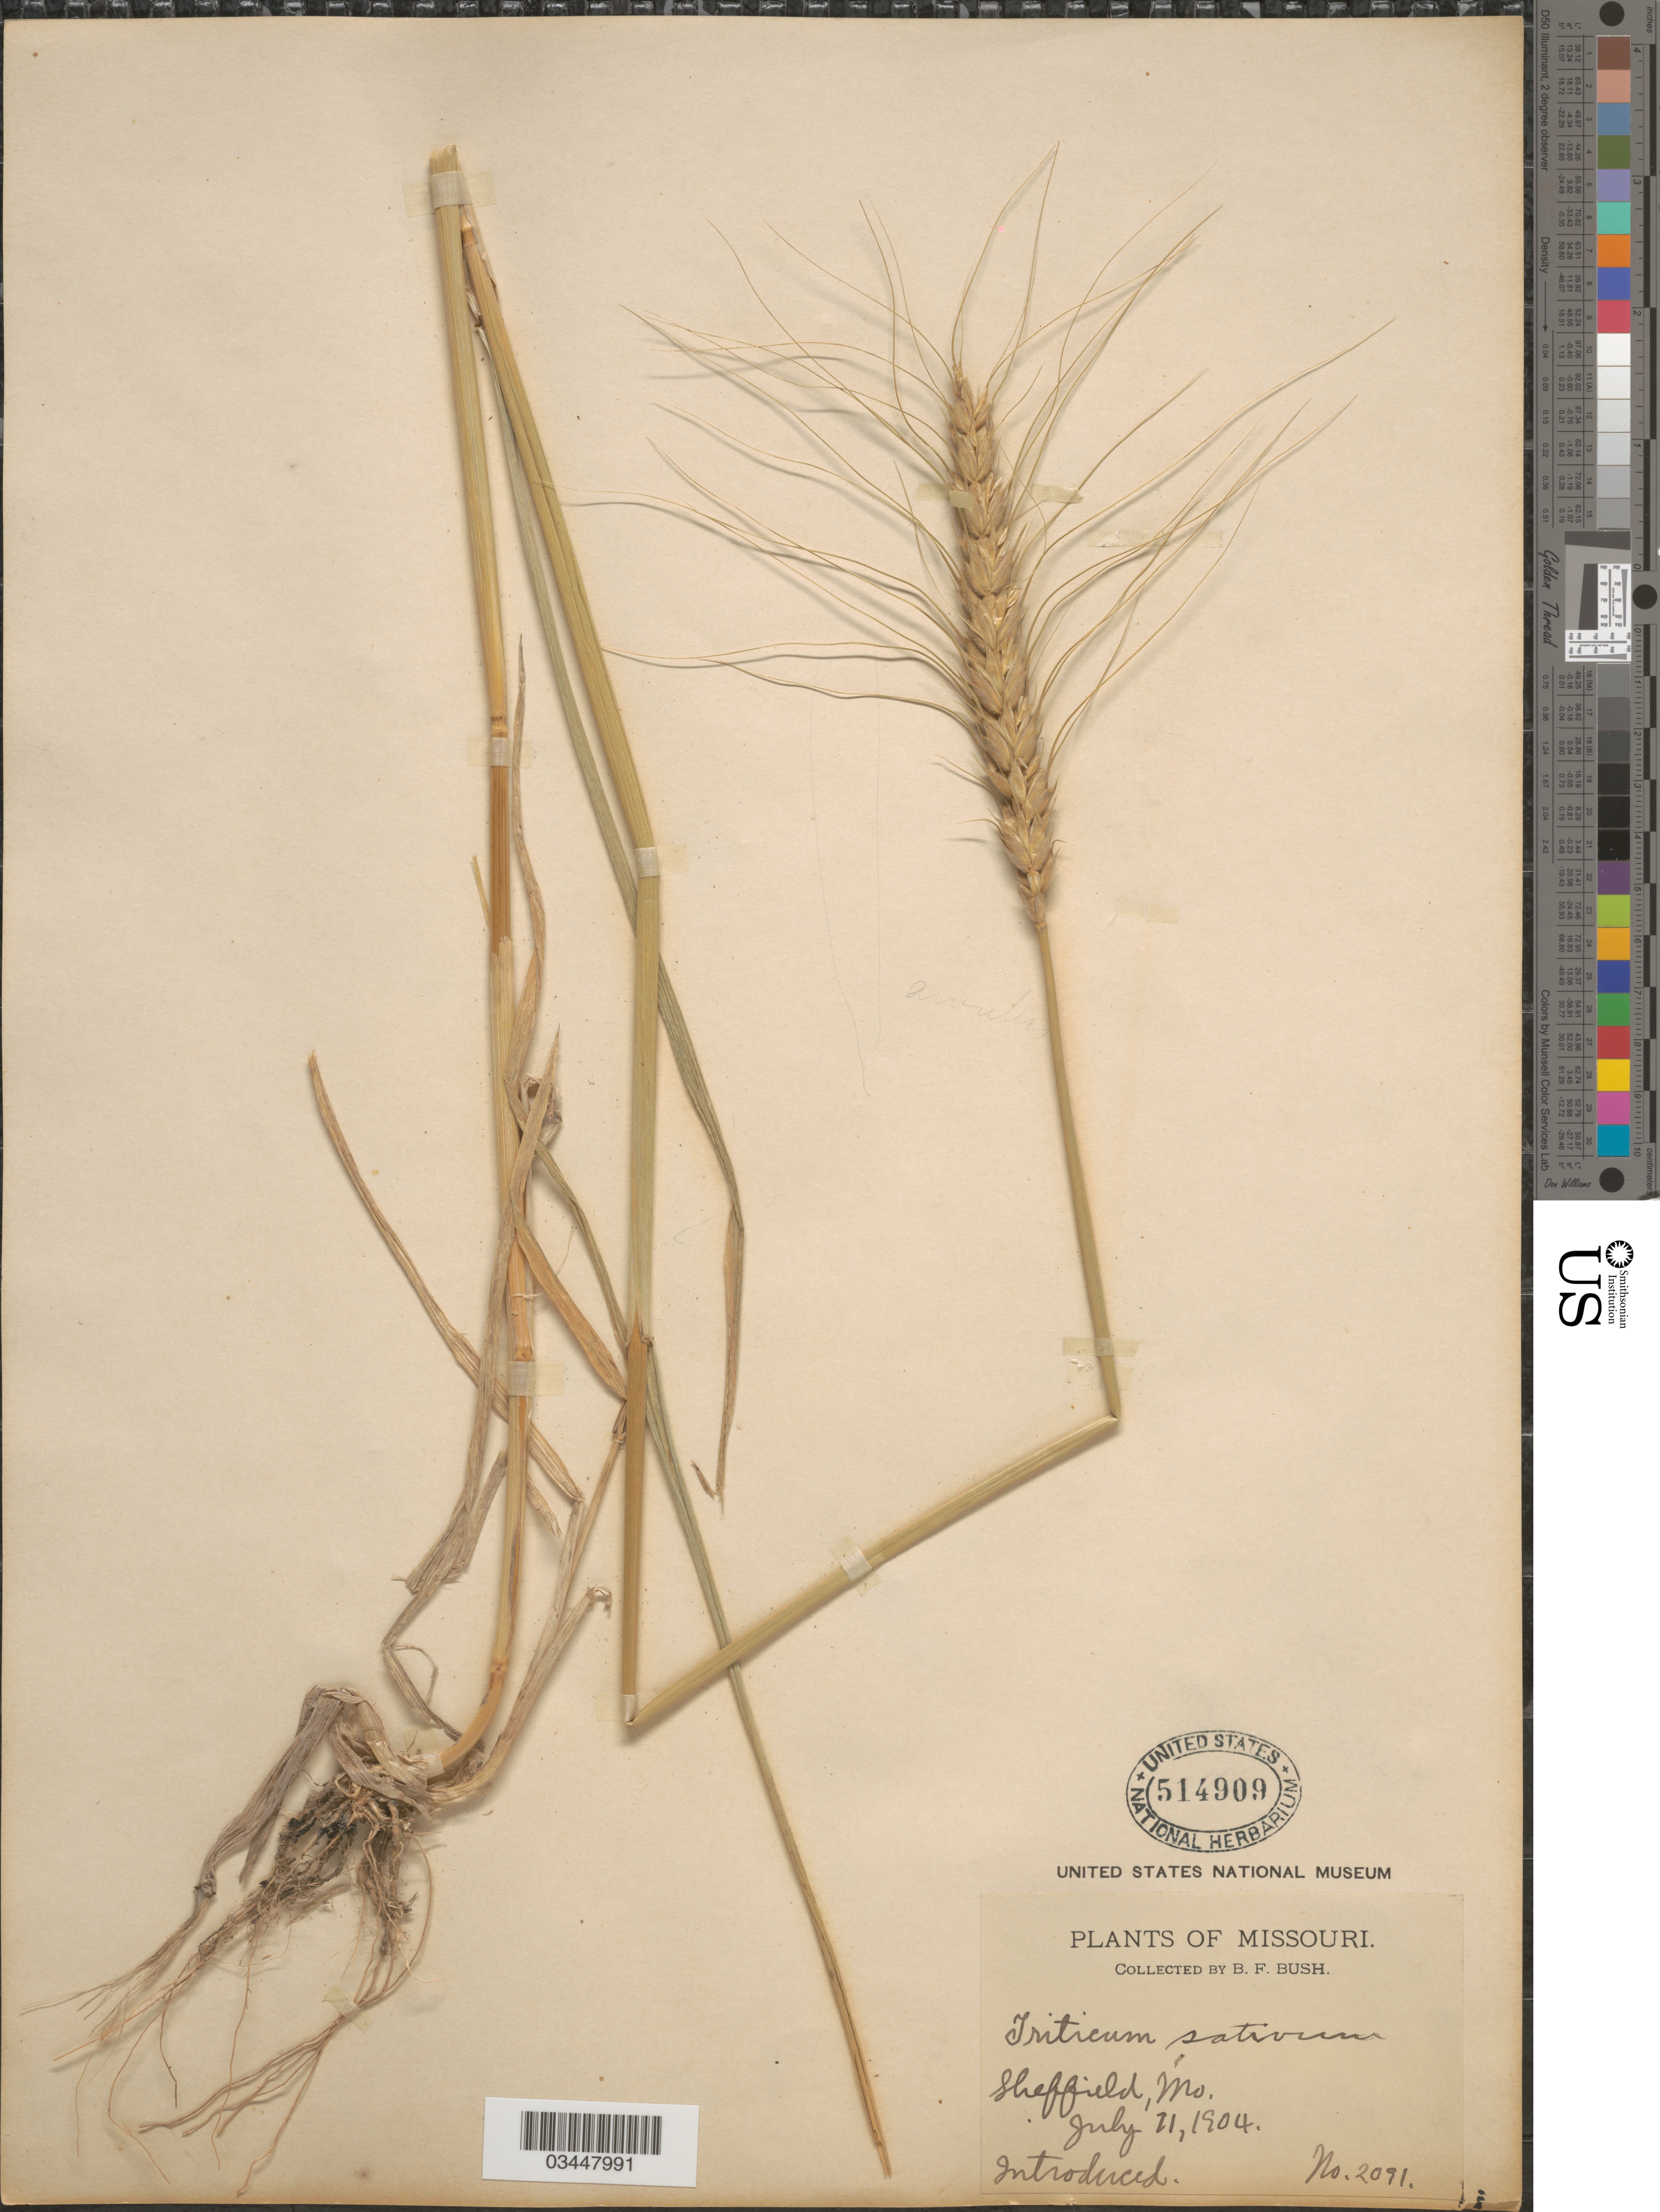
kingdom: Plantae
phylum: Tracheophyta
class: Liliopsida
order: Poales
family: Poaceae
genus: Triticum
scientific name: Triticum aestivum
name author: L.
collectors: B. F. Bush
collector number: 2091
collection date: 1904-07-11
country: United States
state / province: Missouri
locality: Sheffield.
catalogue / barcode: US 514909